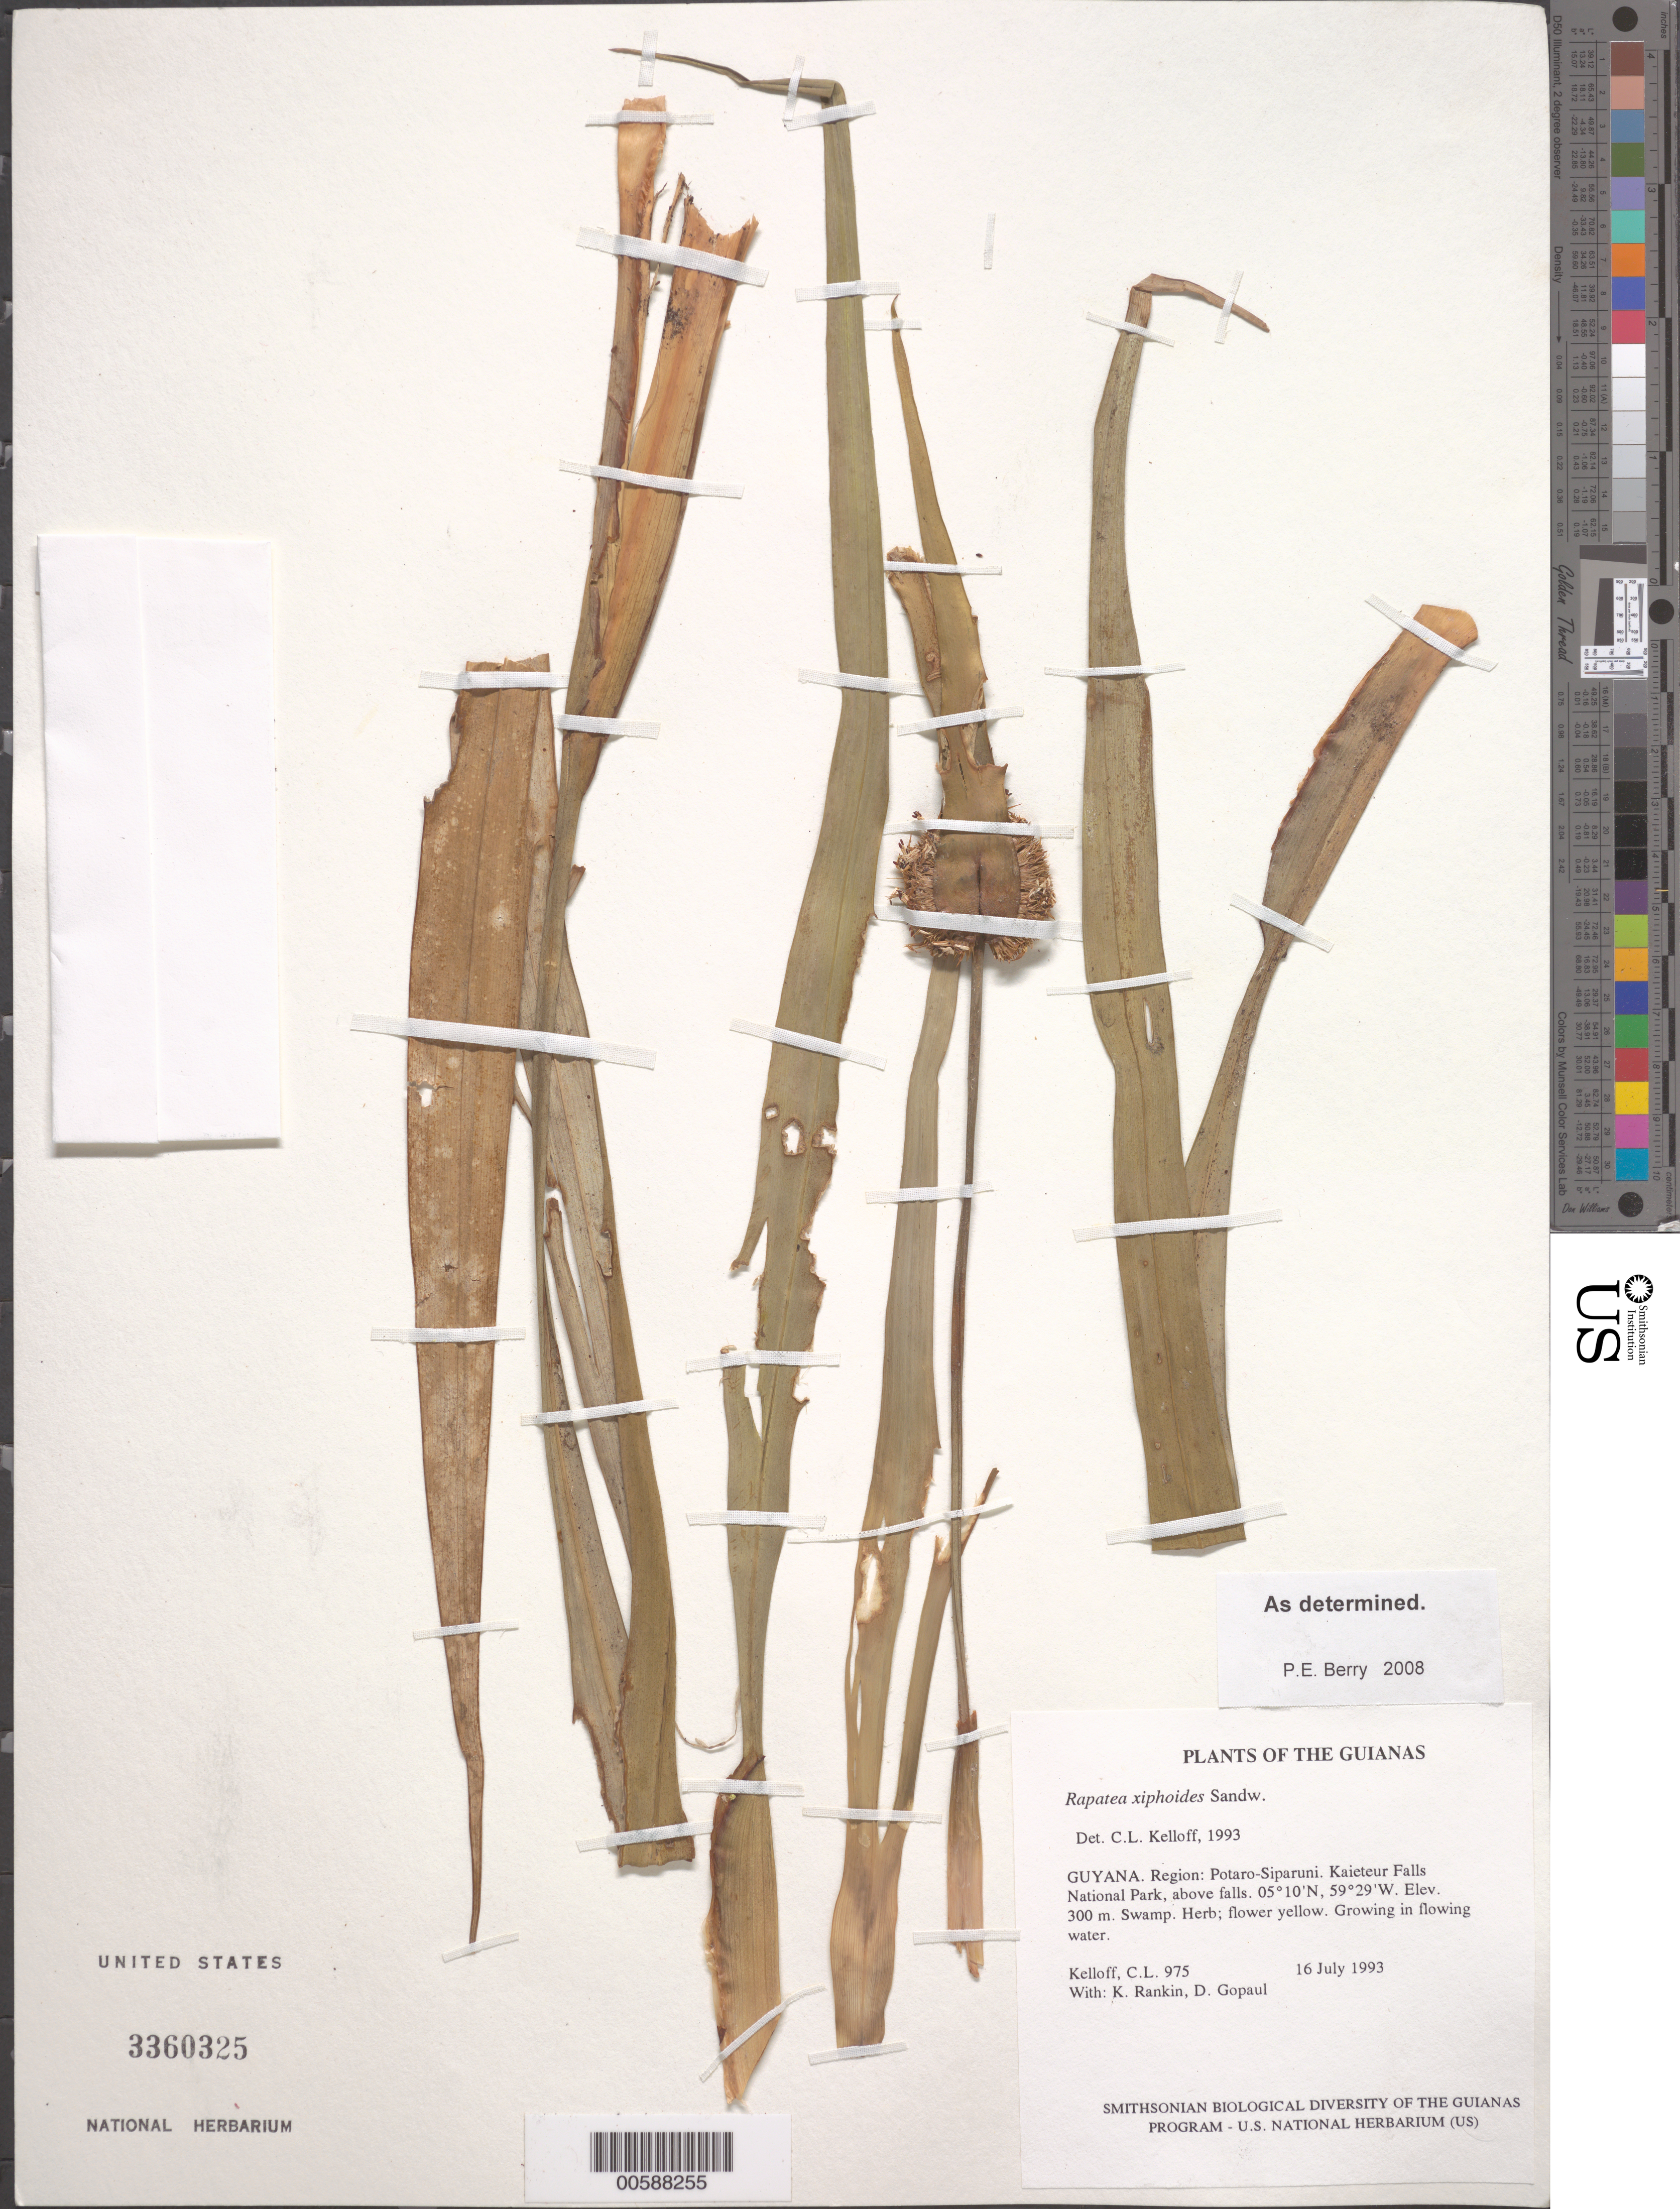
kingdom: Plantae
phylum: Tracheophyta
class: Liliopsida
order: Poales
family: Rapateaceae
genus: Rapatea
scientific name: Rapatea xiphoides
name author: Sandwith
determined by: Kelloff, Carol L., (US), Smithsonian Institution - National Museum of Natural History (UNITED STATES)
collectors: C. L. Kelloff, K. Rankin & D. Gopaul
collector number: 975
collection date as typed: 16 July 1993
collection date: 1993-07-16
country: Guyana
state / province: Potaro-Siparuni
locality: Kaieteur Falls National Park, above falls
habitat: Swamp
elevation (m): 300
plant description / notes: One sheet sent to Jerry Davis.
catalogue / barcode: US 3360325